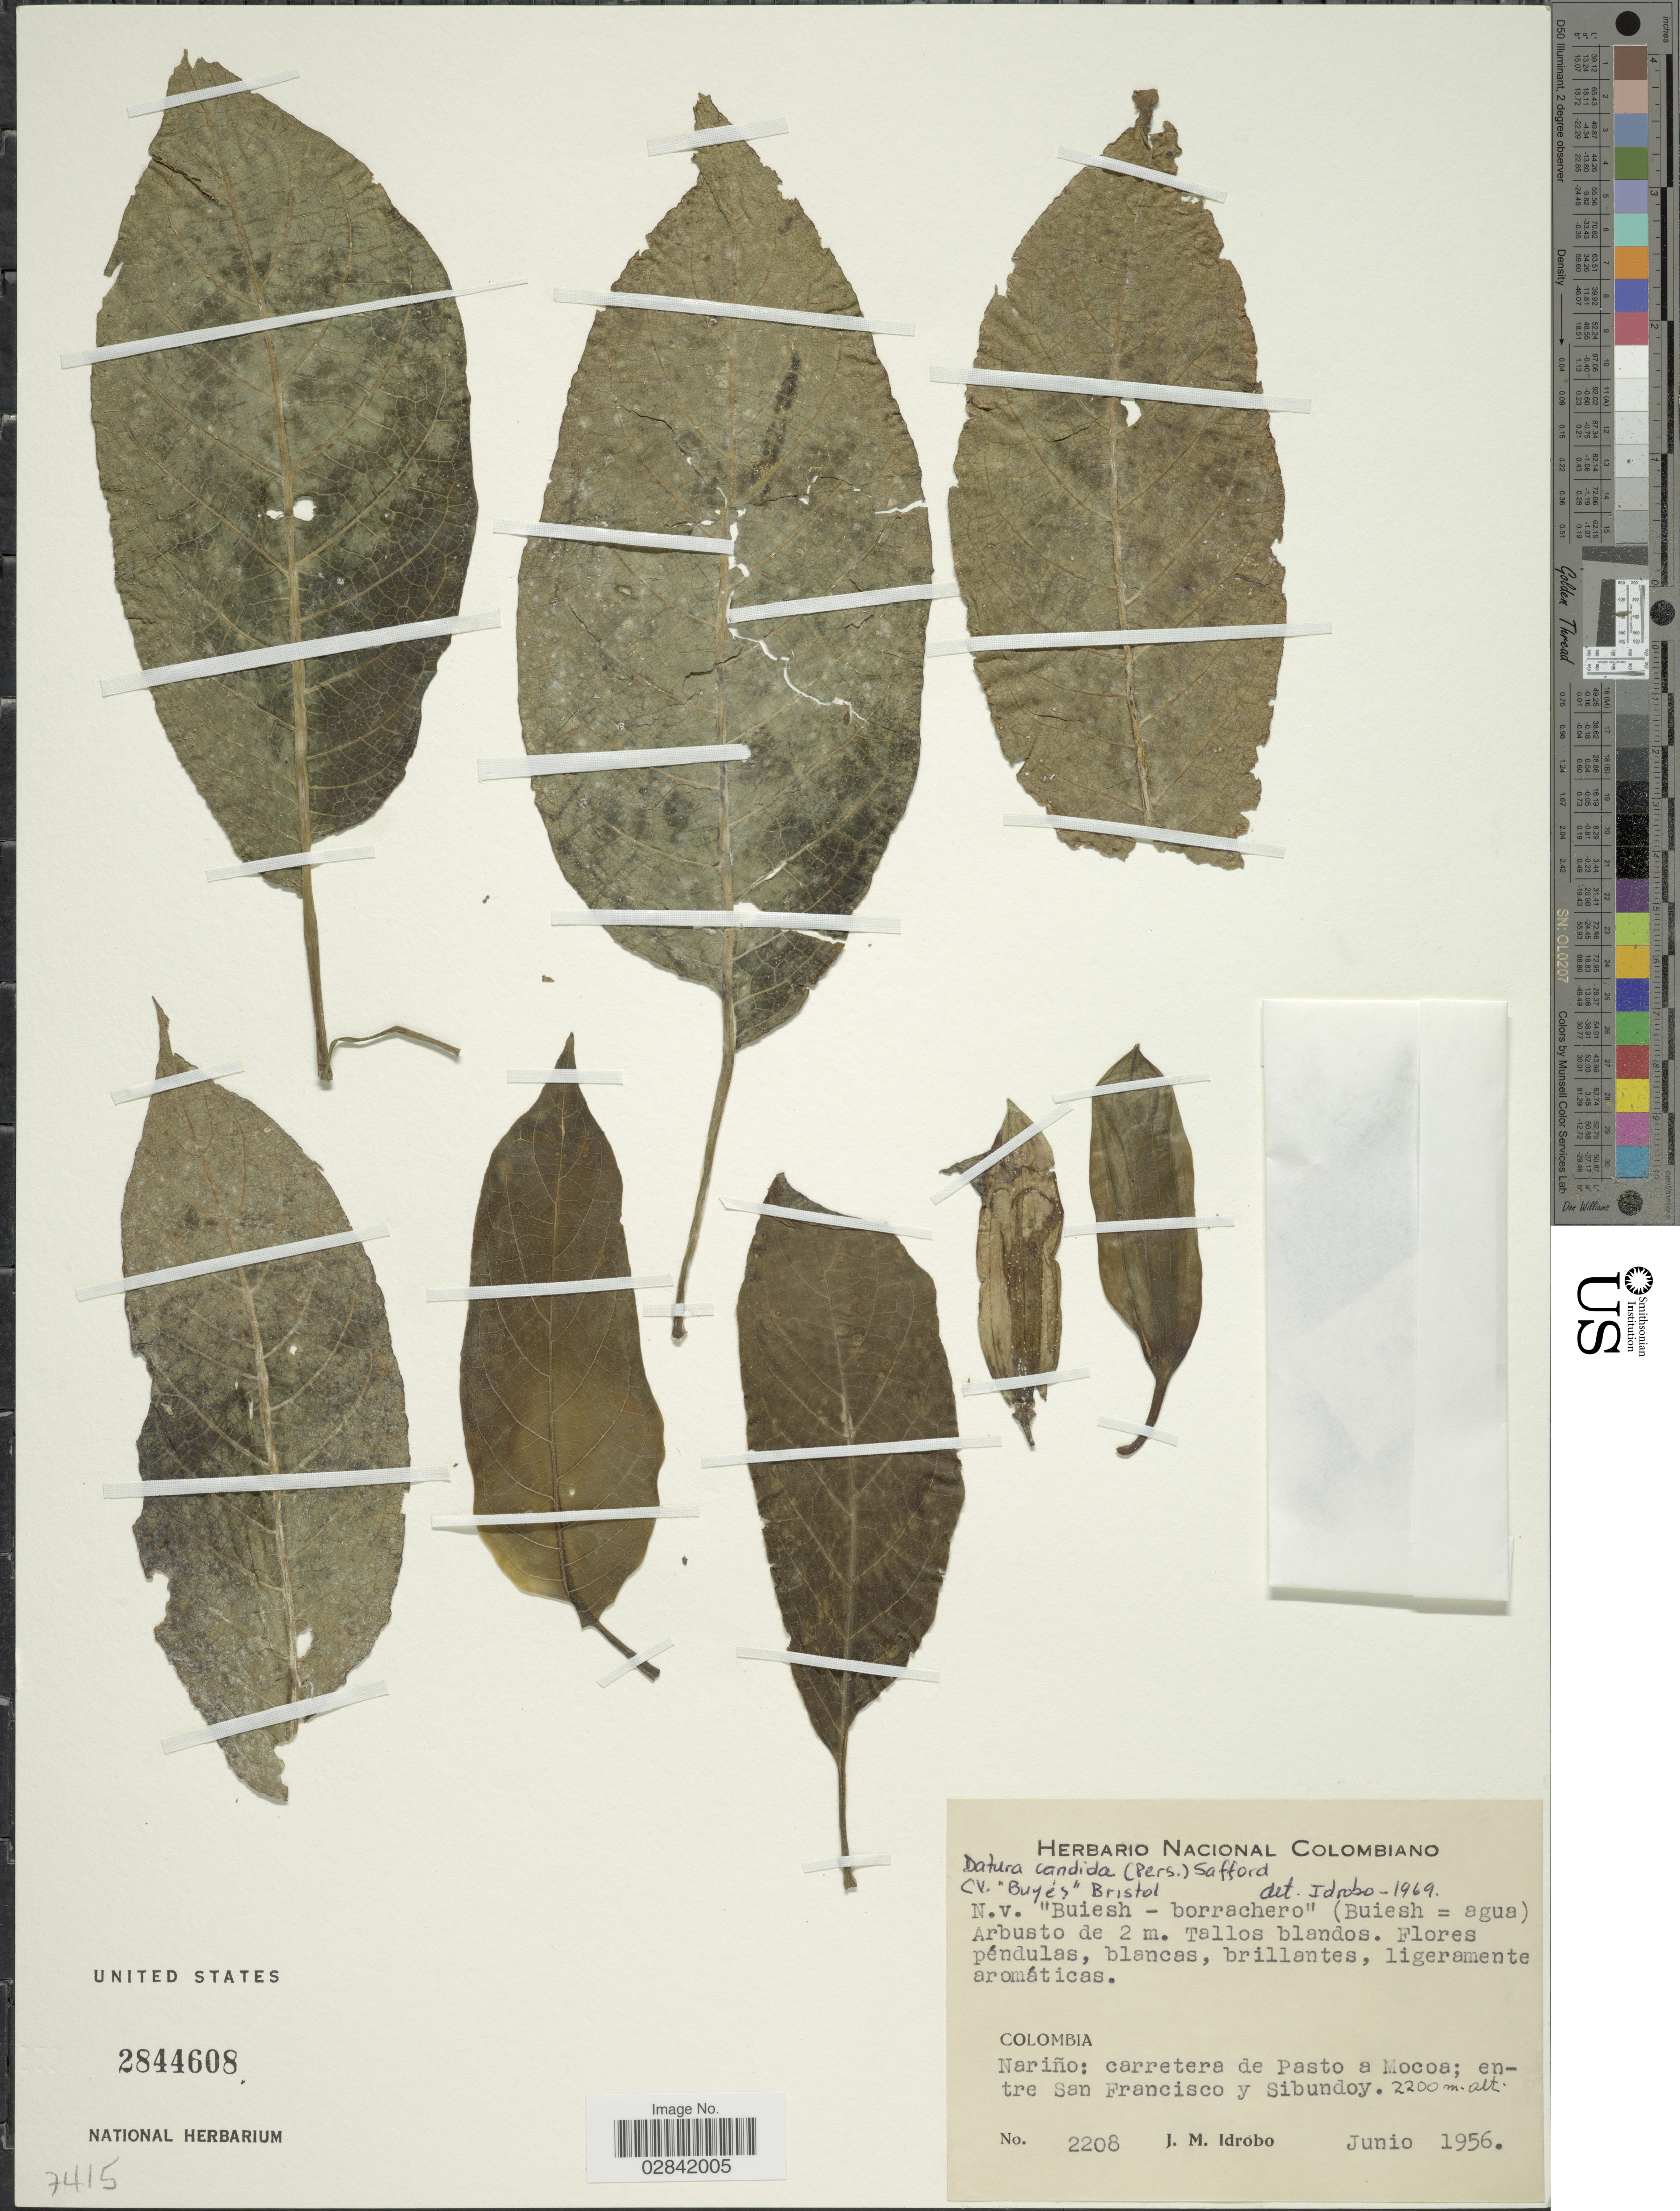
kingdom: Plantae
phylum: Tracheophyta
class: Magnoliopsida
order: Solanales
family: Solanaceae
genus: Brugmansia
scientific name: Brugmansia x candida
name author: Pers.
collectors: J. M. Idrobo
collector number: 2208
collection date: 1956-06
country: Colombia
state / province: Nariño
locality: Nariño: carretera de Pasto a Mocoa; entre San Francisco y Sibundoy.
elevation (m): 2200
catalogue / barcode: US 2844608